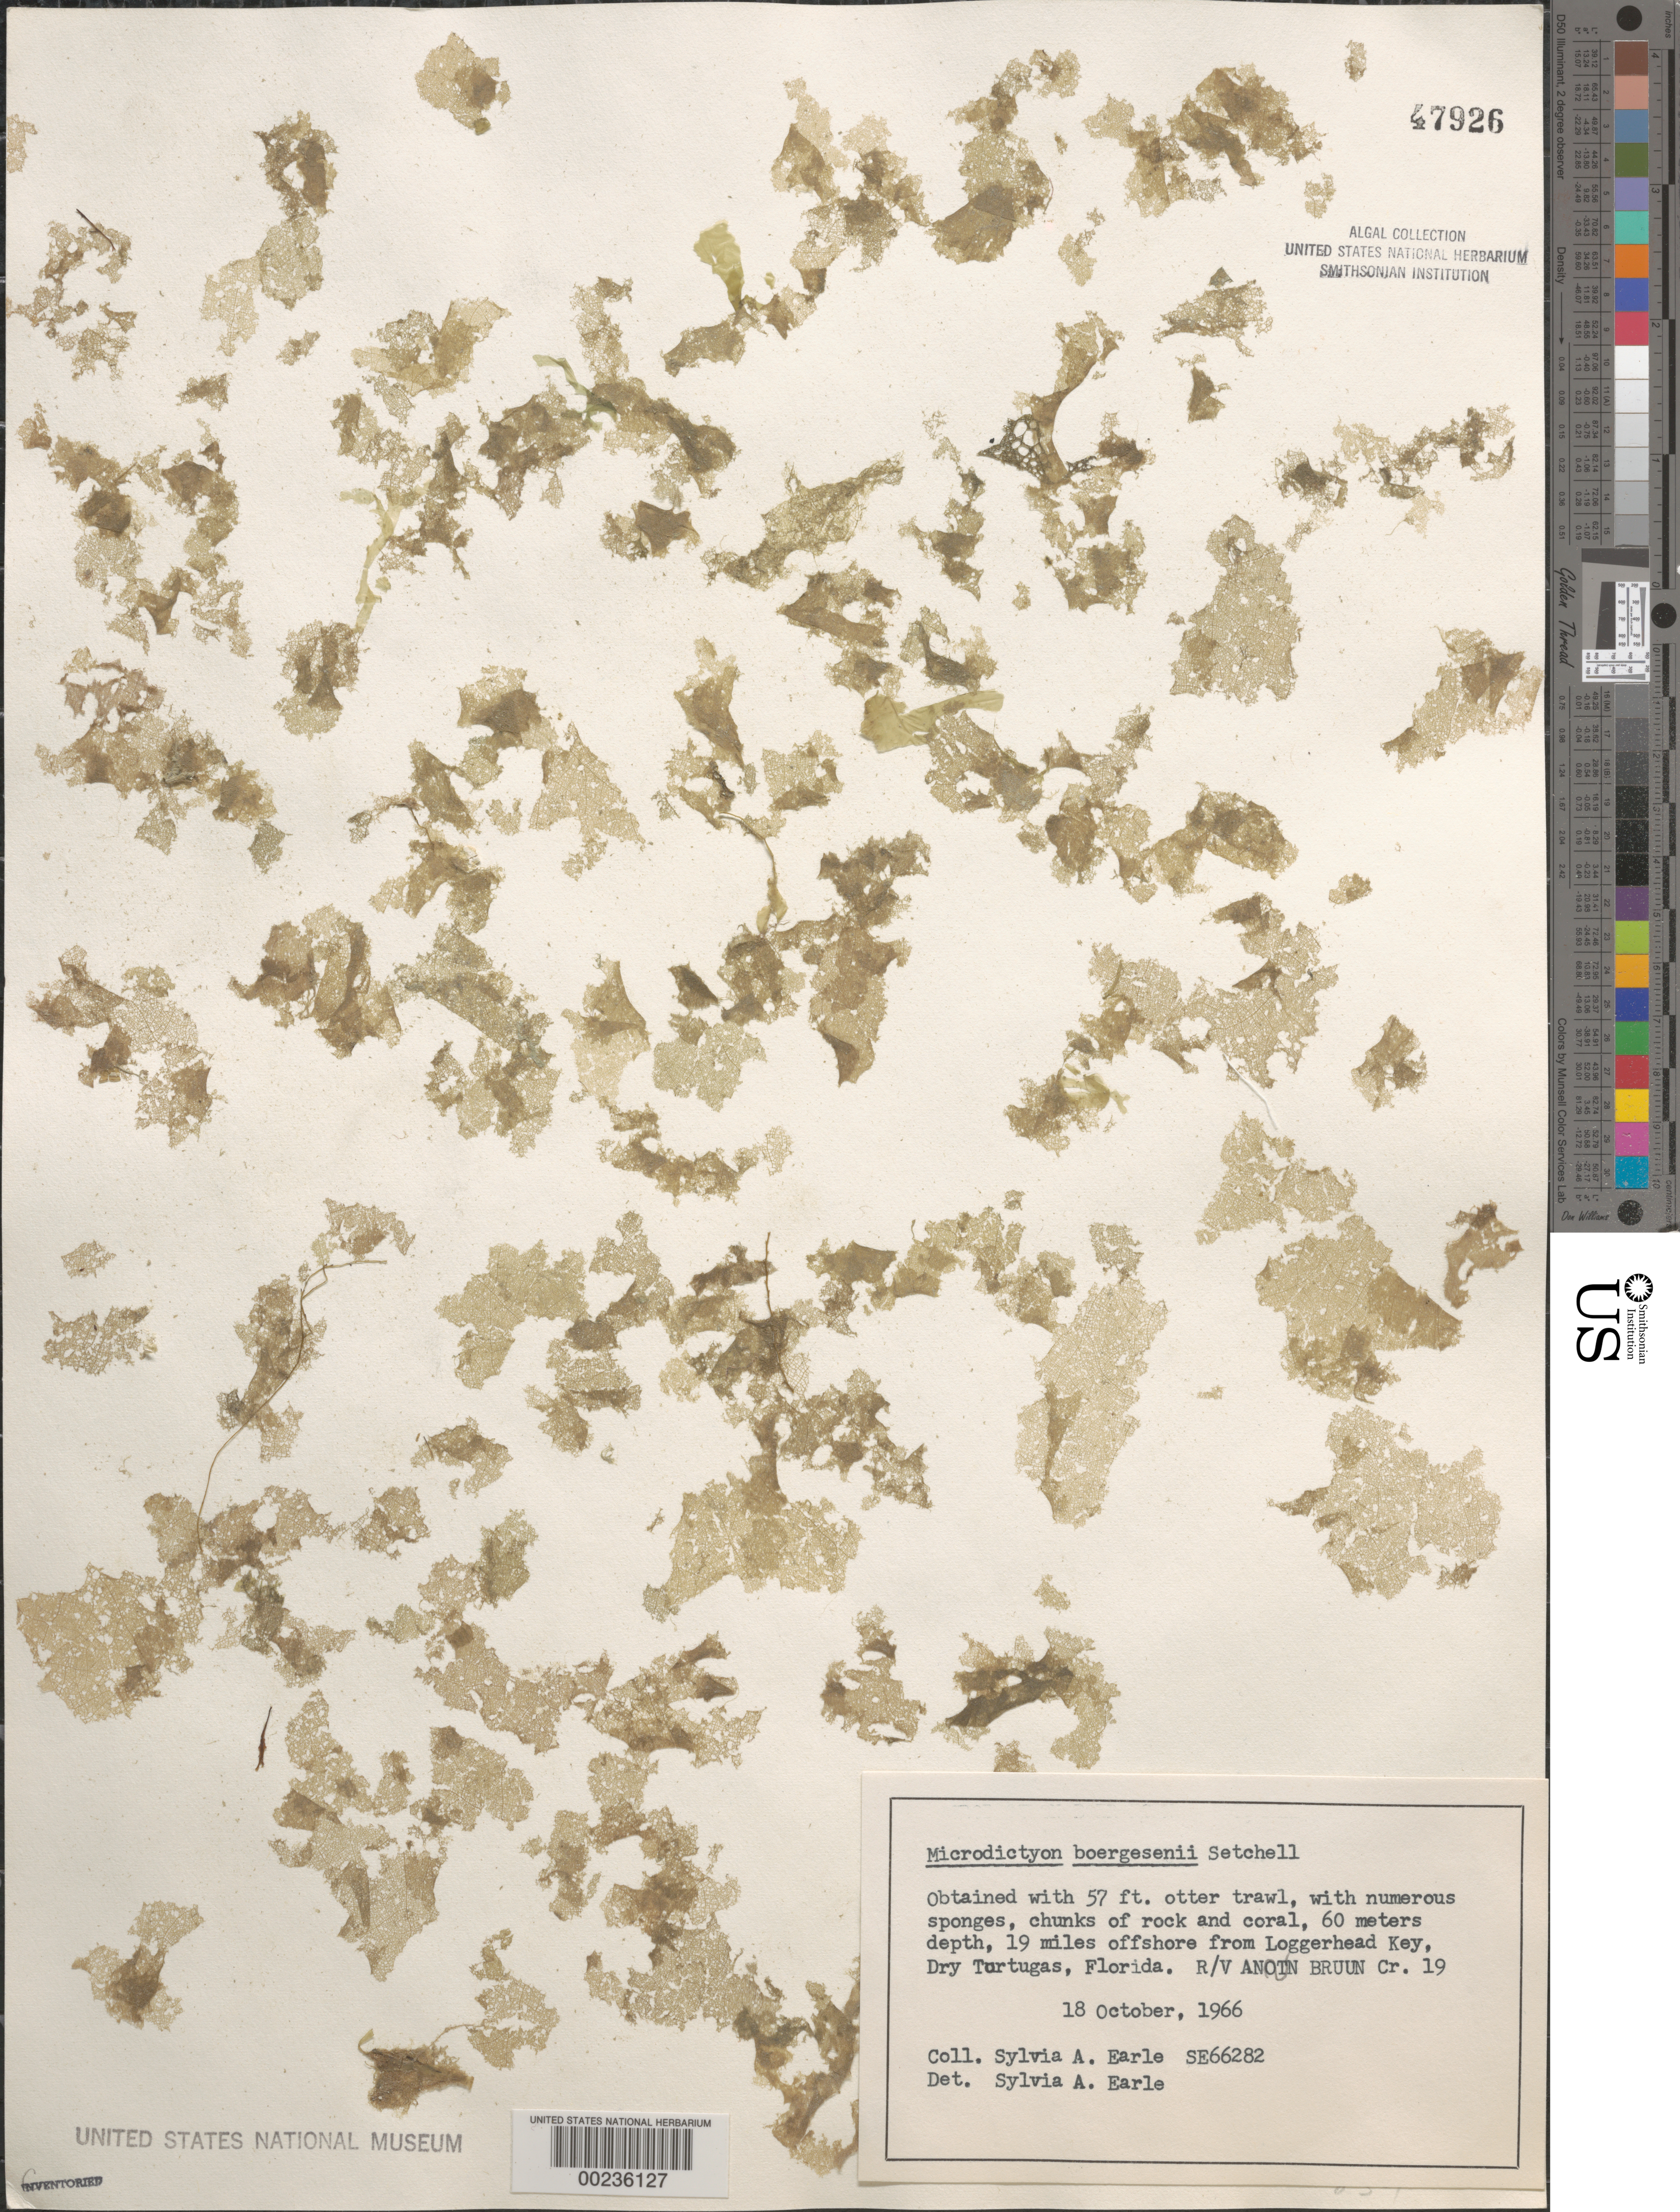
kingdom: Plantae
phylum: Chlorophyta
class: Ulvophyceae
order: Cladophorales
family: Anadyomenaceae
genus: Microdictyon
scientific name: Microdictyon boergesenii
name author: Setch.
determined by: Earle, S. A.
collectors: S. A. Earle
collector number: Se 66282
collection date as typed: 18 Oct 1966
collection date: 1966-10-18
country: United States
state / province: Florida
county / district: Monroe County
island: Dry Tortugas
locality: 19 miles off Loggerhead Key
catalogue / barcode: US 47926